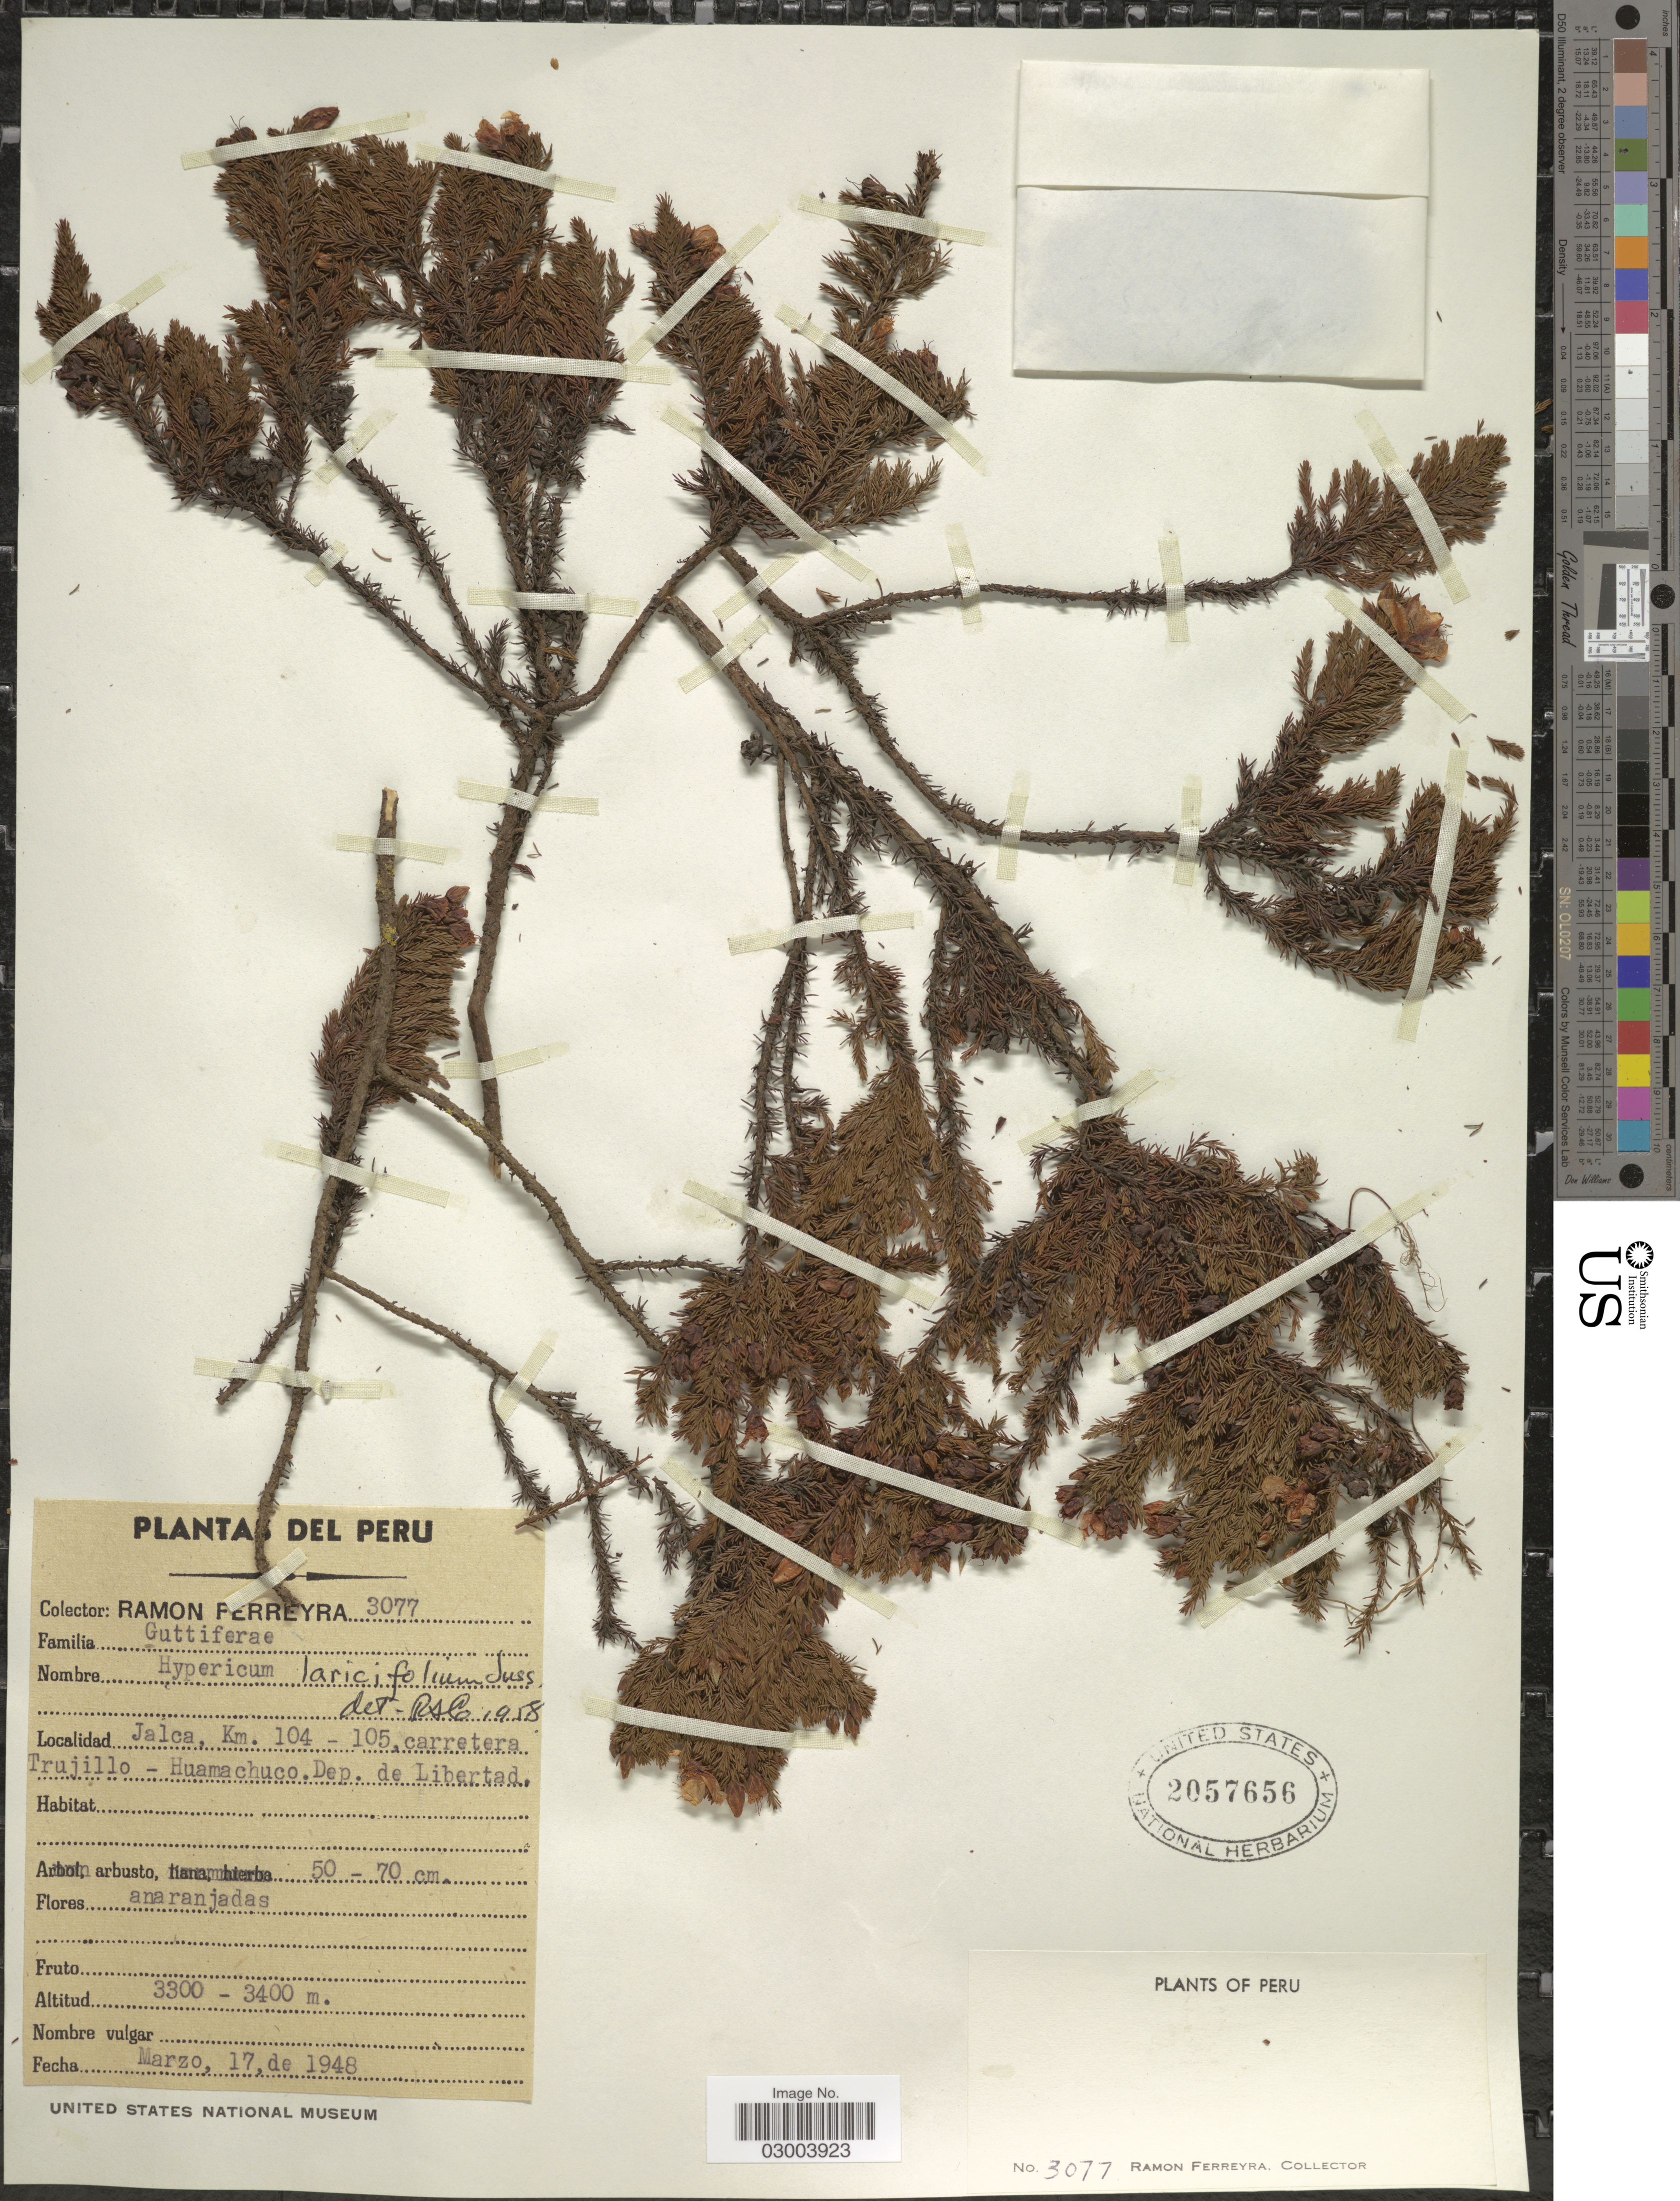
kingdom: Plantae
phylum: Tracheophyta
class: Magnoliopsida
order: Malpighiales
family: Hypericaceae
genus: Hypericum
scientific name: Hypericum laricifolium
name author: Juss.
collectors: R. A. Ferreyra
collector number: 3077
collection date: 1948-03-17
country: Peru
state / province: La Libertad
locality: Jalca, Km. 104-105, carretera Trujillo-Huamachuco, Dep. de Libertad.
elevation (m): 3300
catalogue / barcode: US 2057656